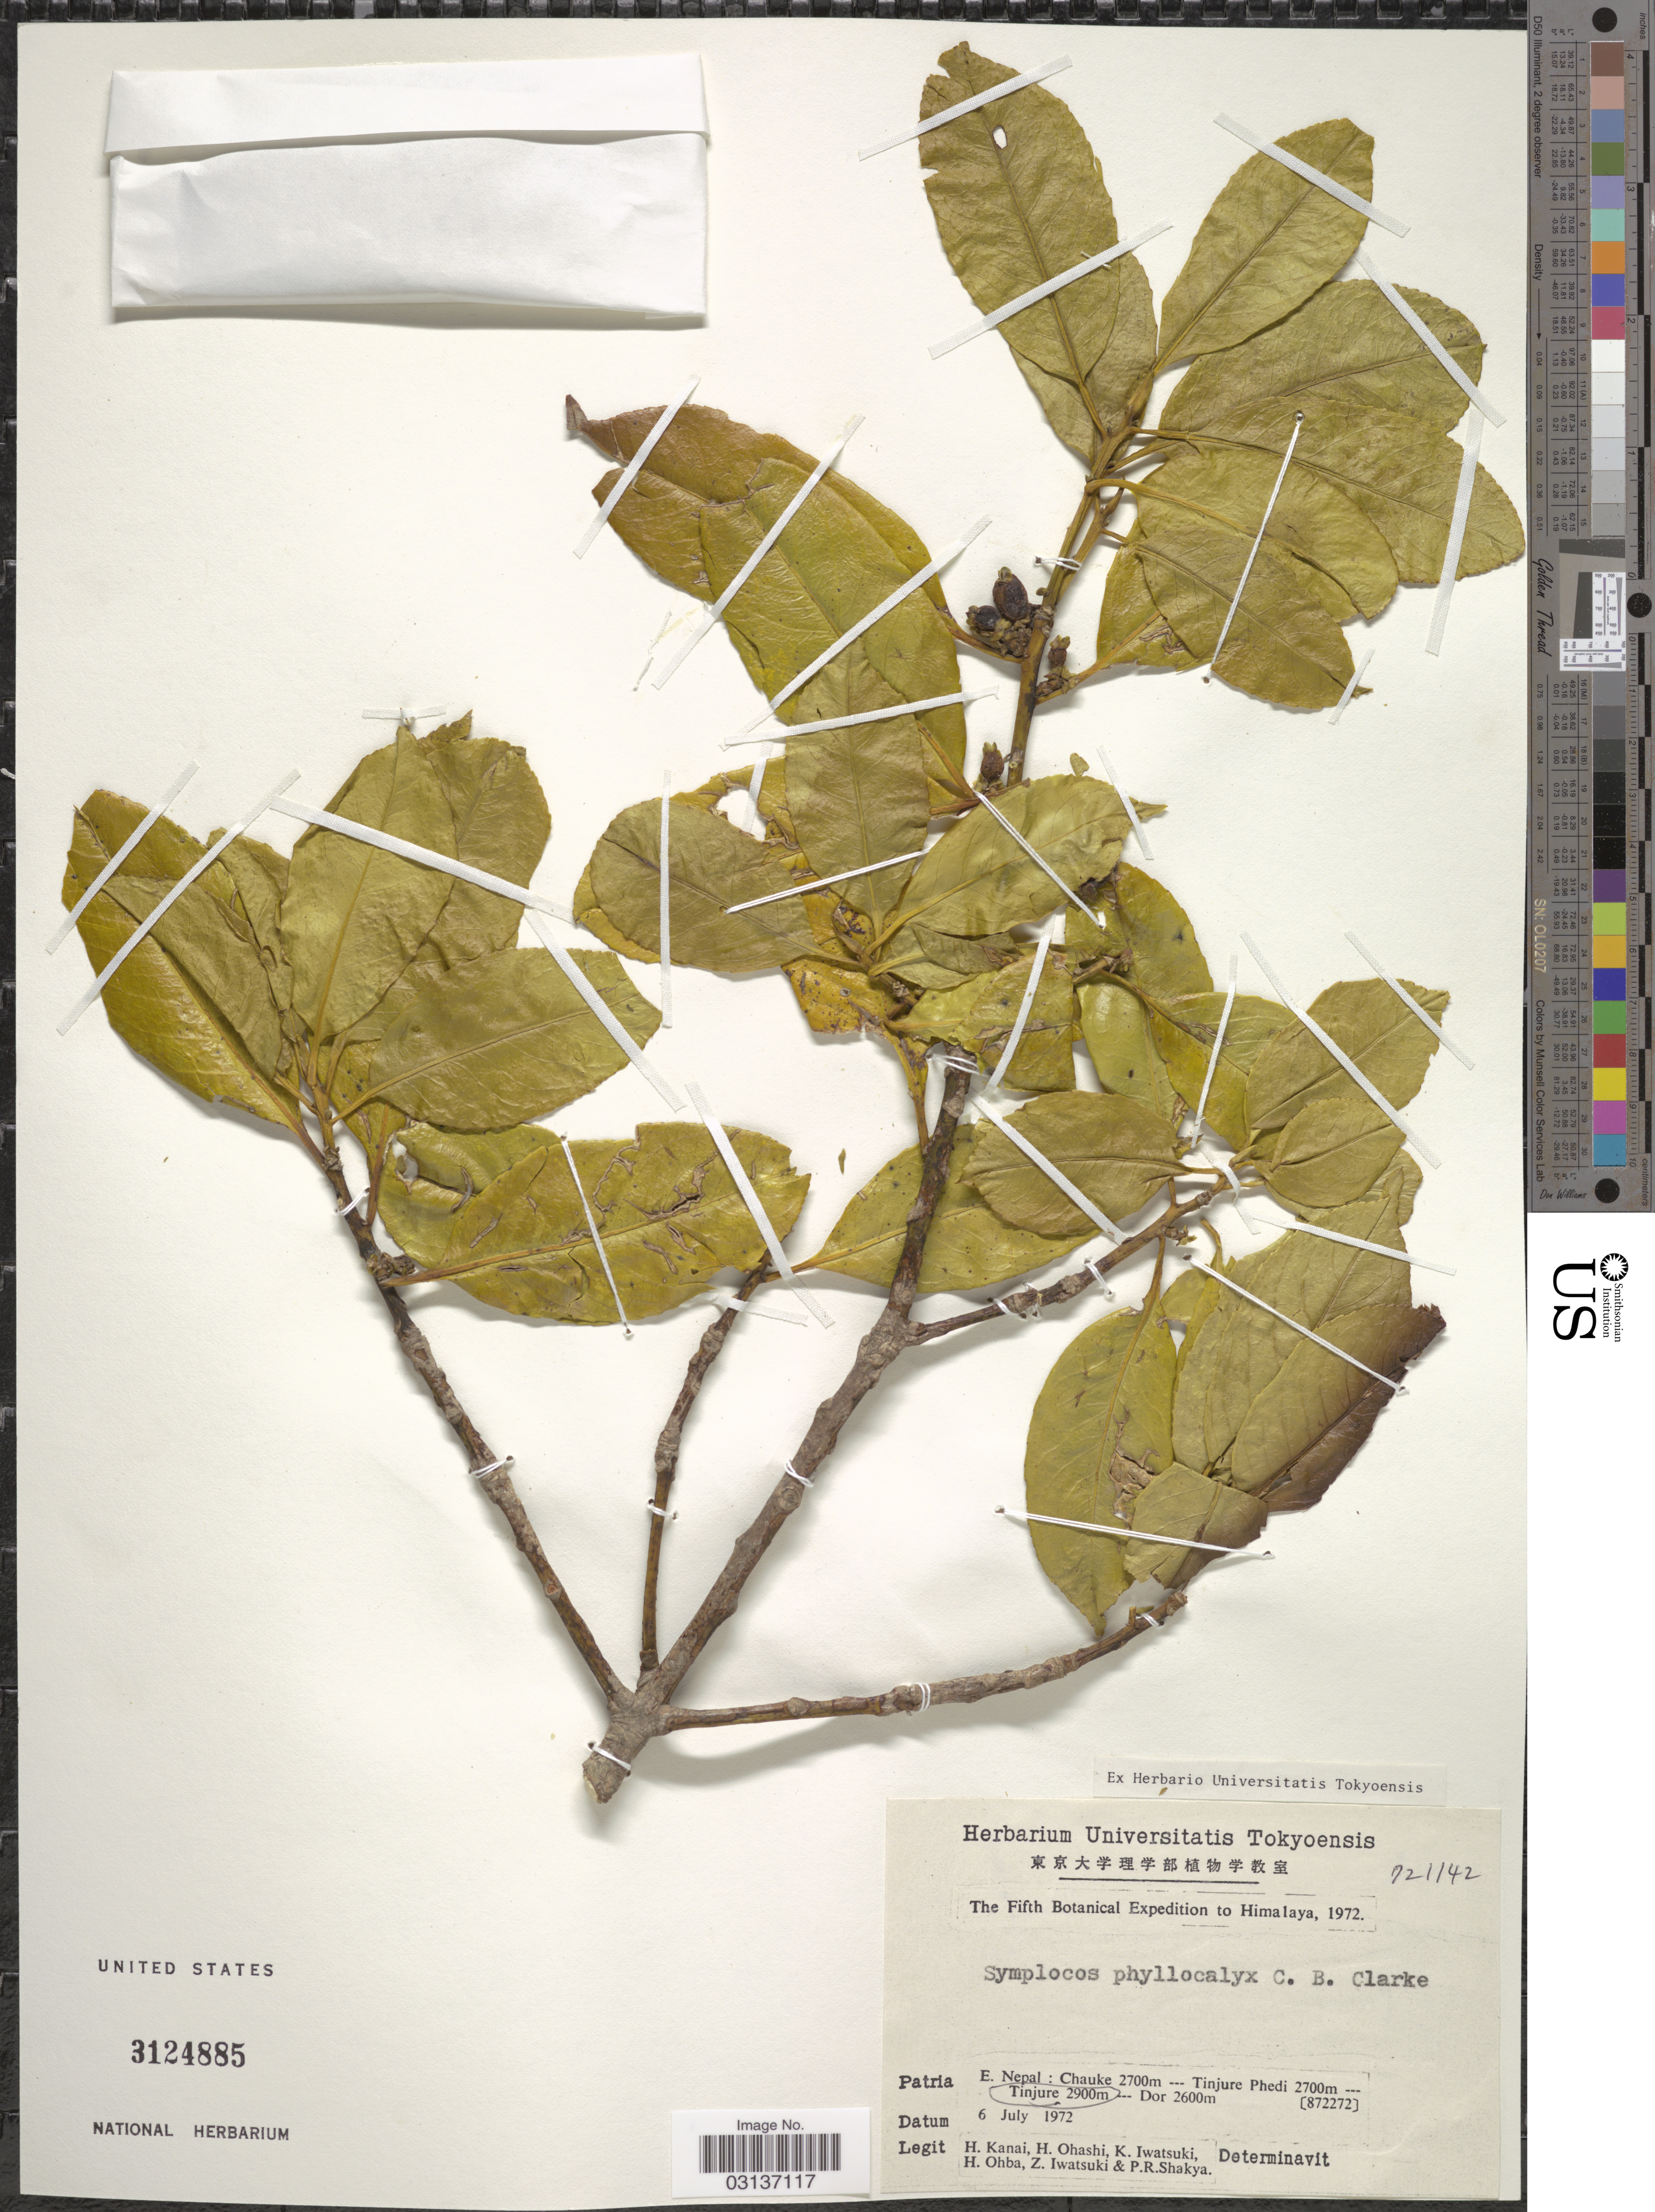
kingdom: Plantae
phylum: Tracheophyta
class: Magnoliopsida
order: Ericales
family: Symplocaceae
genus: Symplocos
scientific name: Symplocos phyllocalyx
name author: C.B. Clarke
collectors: H. Kanai, H. Ohashi, K. Iwatsuki, H. Ohba & et al.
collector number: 721142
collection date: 1972-07-06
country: Nepal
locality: Patria E. Nepal: Tinjure. Himalaya.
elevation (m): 2900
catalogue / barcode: US 3124885